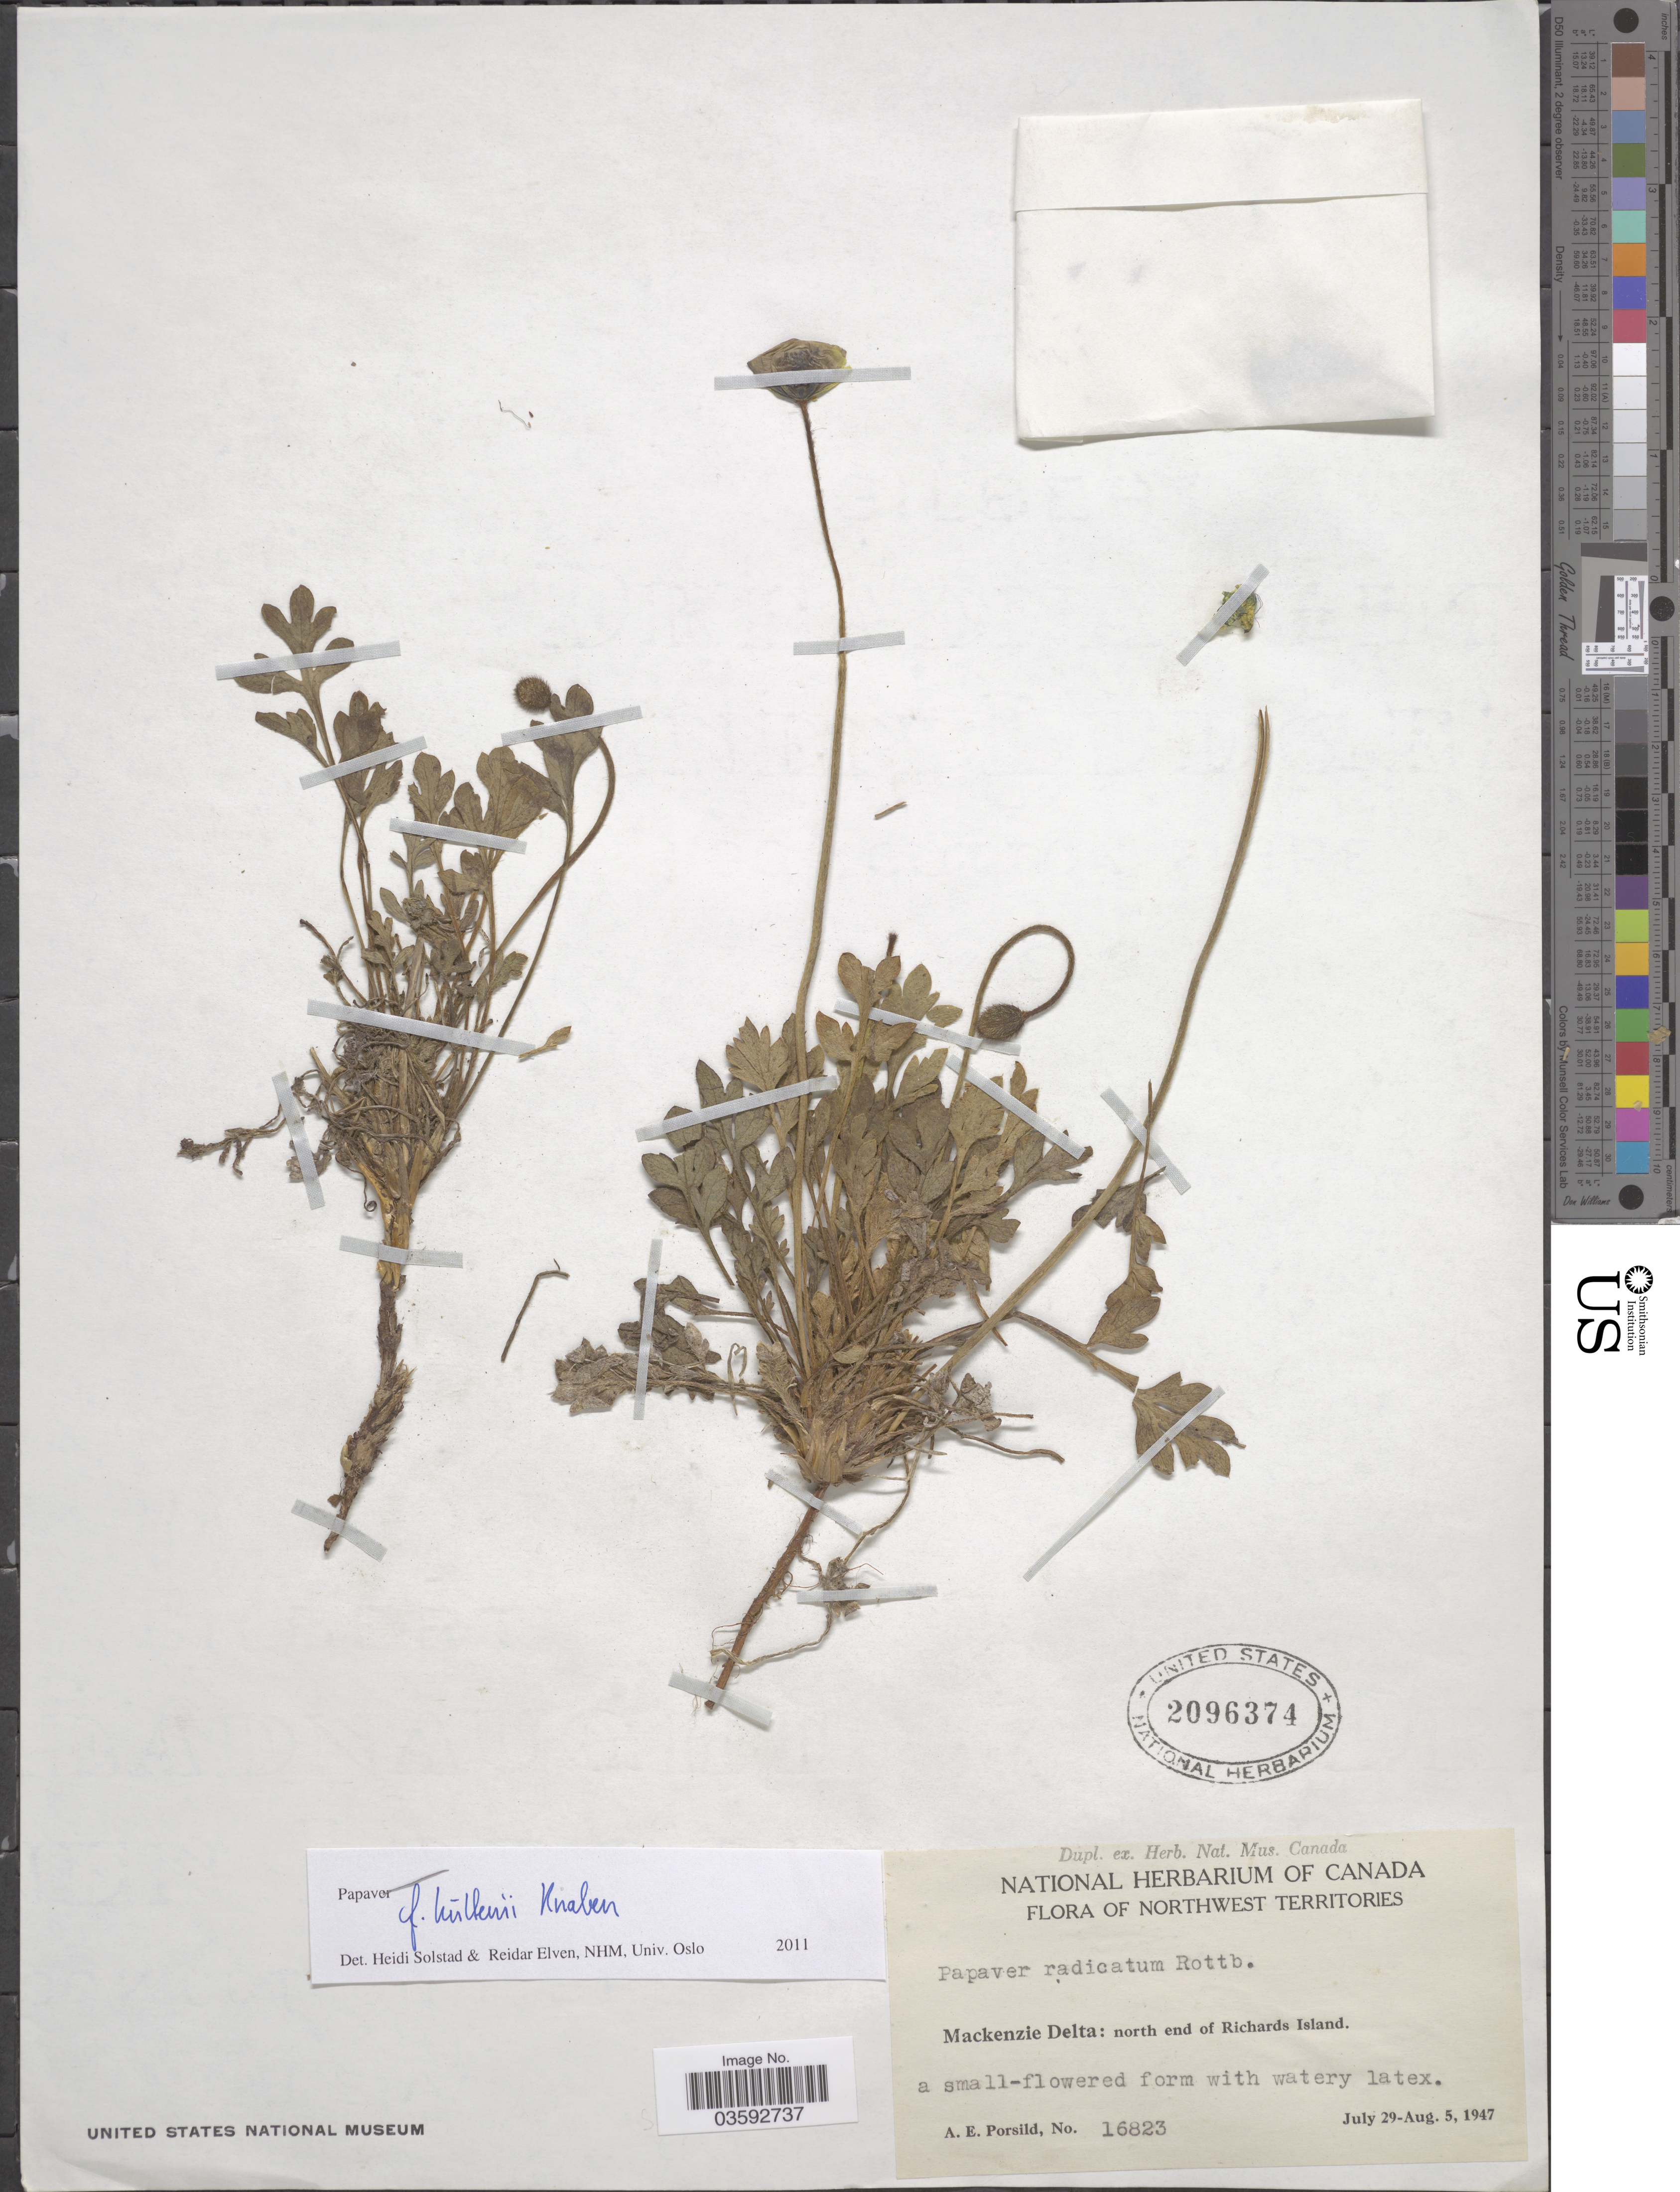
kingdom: Plantae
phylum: Tracheophyta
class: Magnoliopsida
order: Ranunculales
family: Papaveraceae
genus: Papaver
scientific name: Papaver hultenii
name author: Knaben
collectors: A. E. Porsild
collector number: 16823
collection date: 1947-07-29/1947-08-05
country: Canada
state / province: Northwest Territories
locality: Mackenzie Delta: north end of Richards Island.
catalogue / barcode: US 2096374